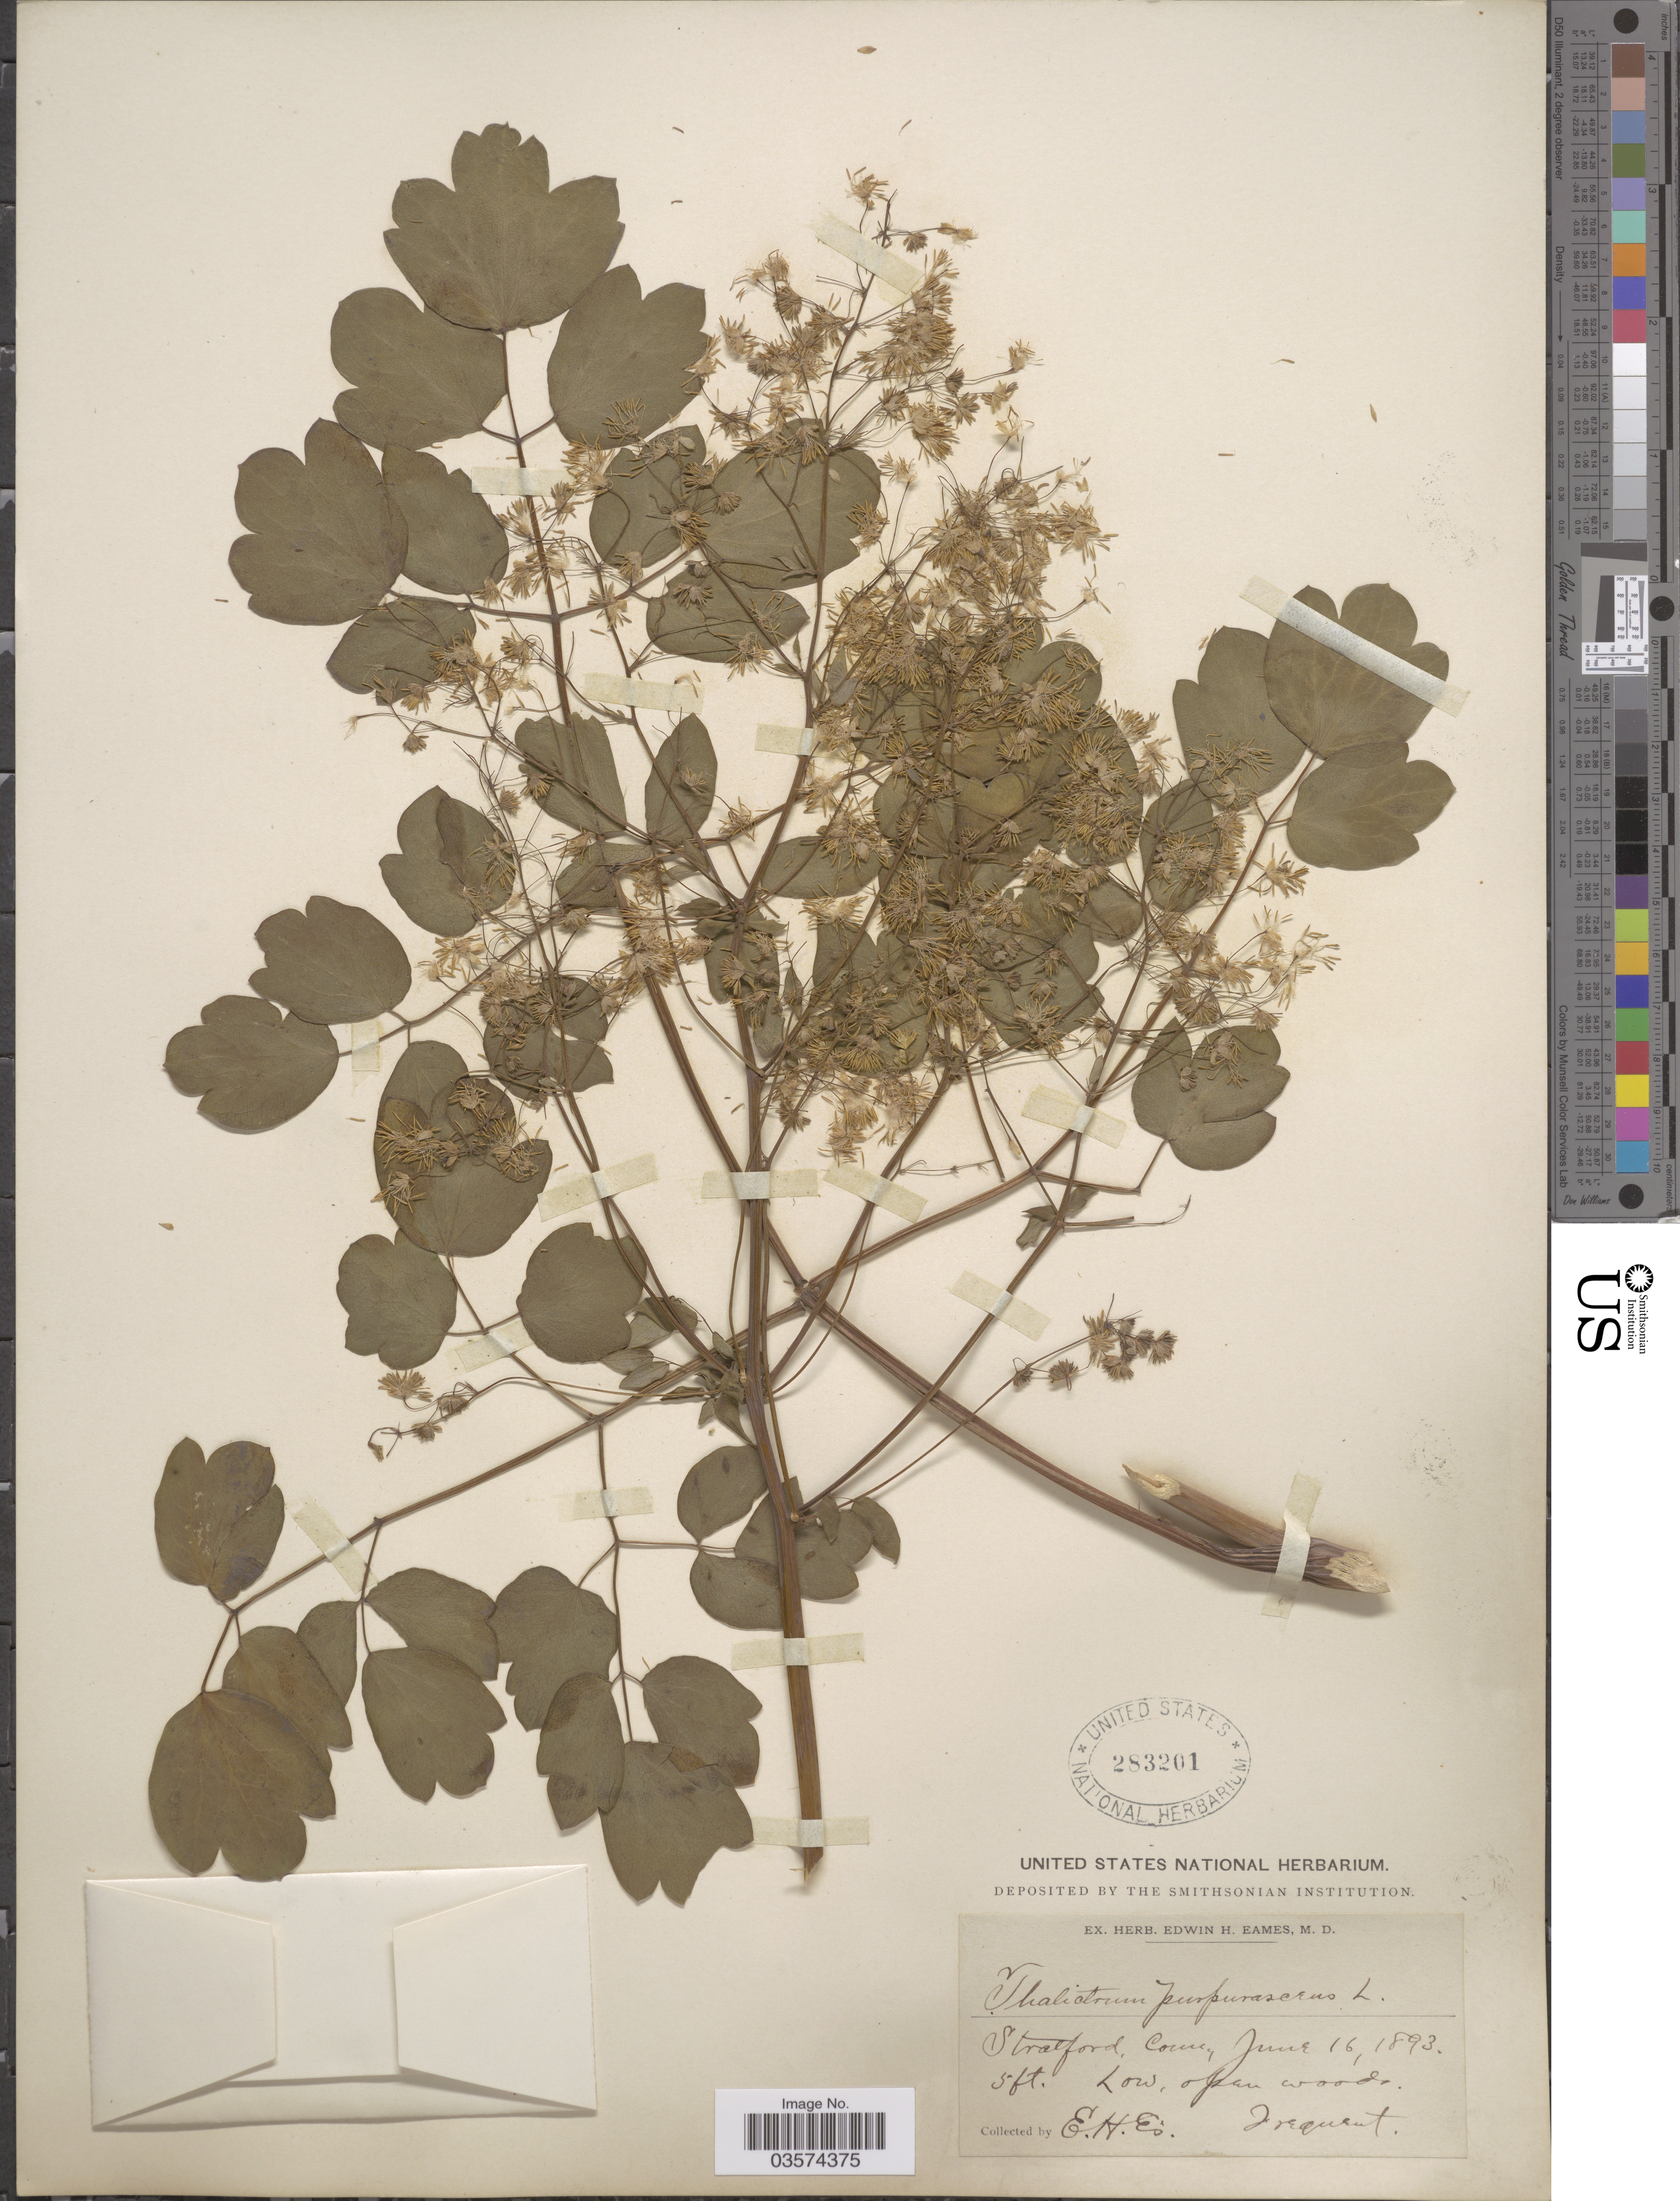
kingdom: Plantae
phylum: Tracheophyta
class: Magnoliopsida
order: Ranunculales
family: Ranunculaceae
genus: Thalictrum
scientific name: Thalictrum amphibolum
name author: Greene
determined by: Strong, Mark T., (BOT), Smithsonian Institution - National Museum of Natural History (UNITED STATES)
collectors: E. H. Eames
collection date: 1893-06-16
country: United States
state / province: Connecticut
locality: Stratford.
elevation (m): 2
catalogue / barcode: US 283201